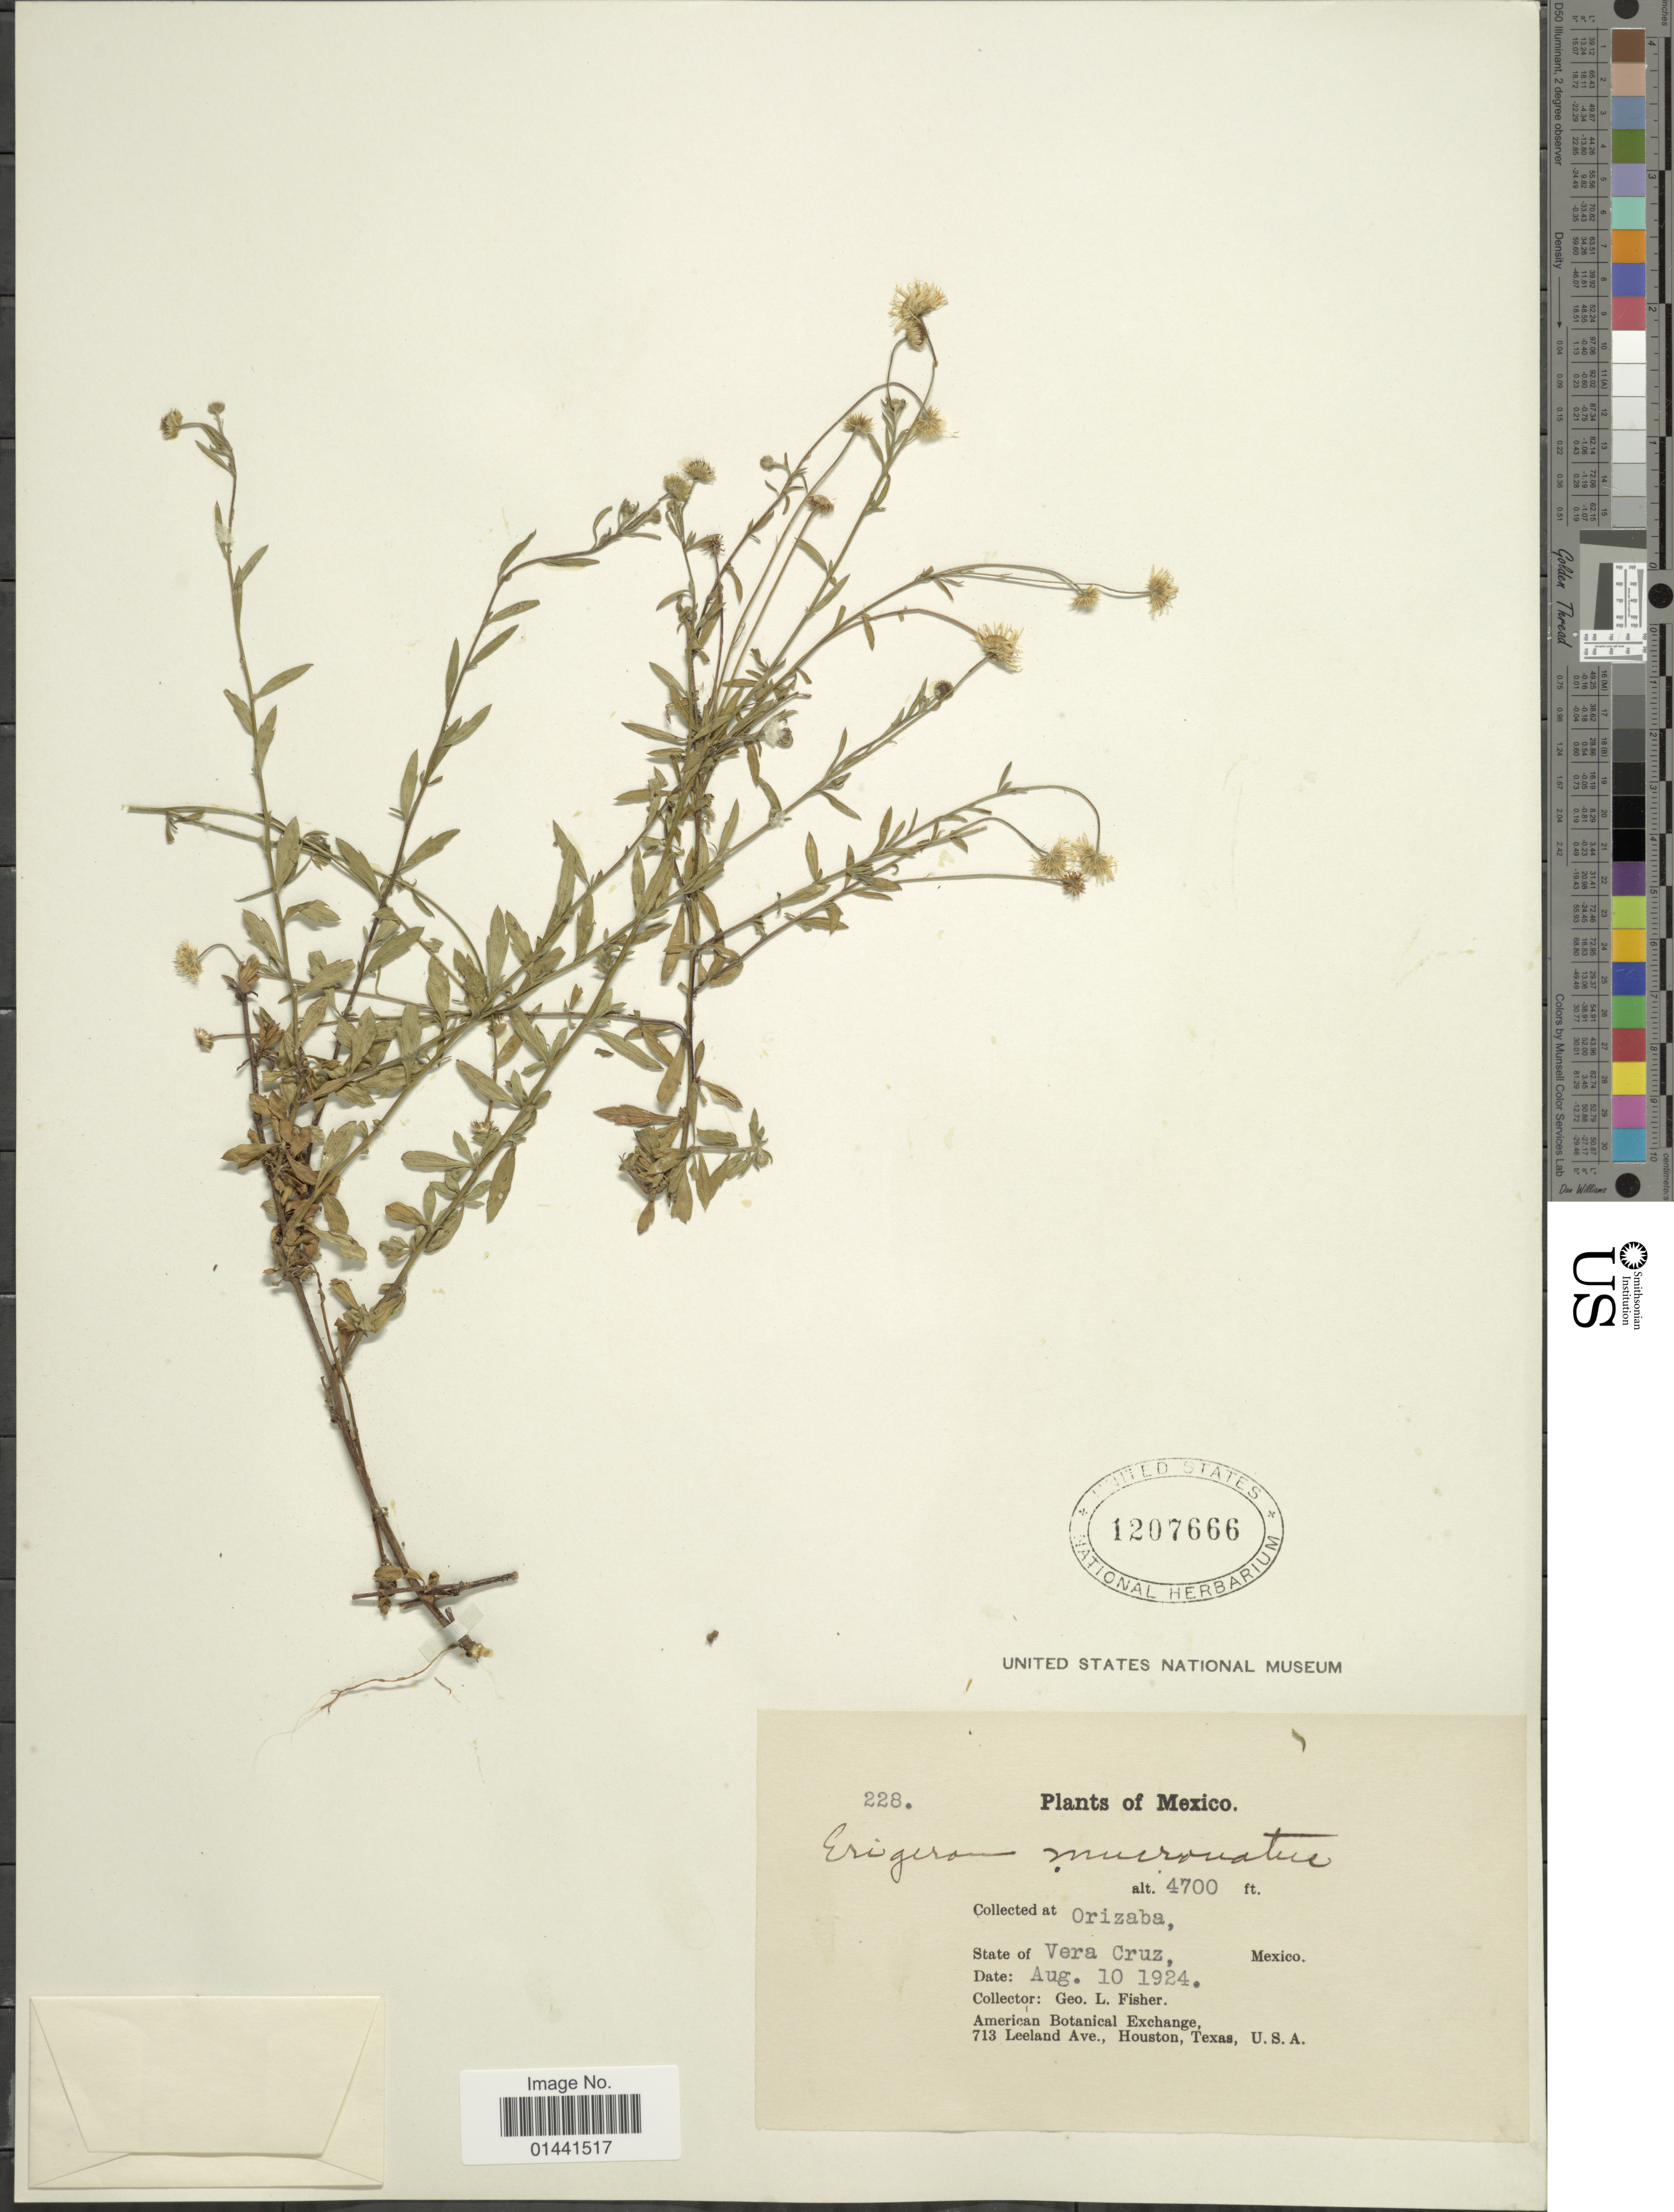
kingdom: Plantae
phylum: Tracheophyta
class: Magnoliopsida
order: Asterales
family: Asteraceae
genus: Erigeron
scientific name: Erigeron karvinskianus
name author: DC.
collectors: G. L. Fisher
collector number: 228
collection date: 1924-08-10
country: Mexico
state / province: Veracruz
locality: Orizaba, Vera Cruz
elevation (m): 1433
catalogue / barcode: US 1207666